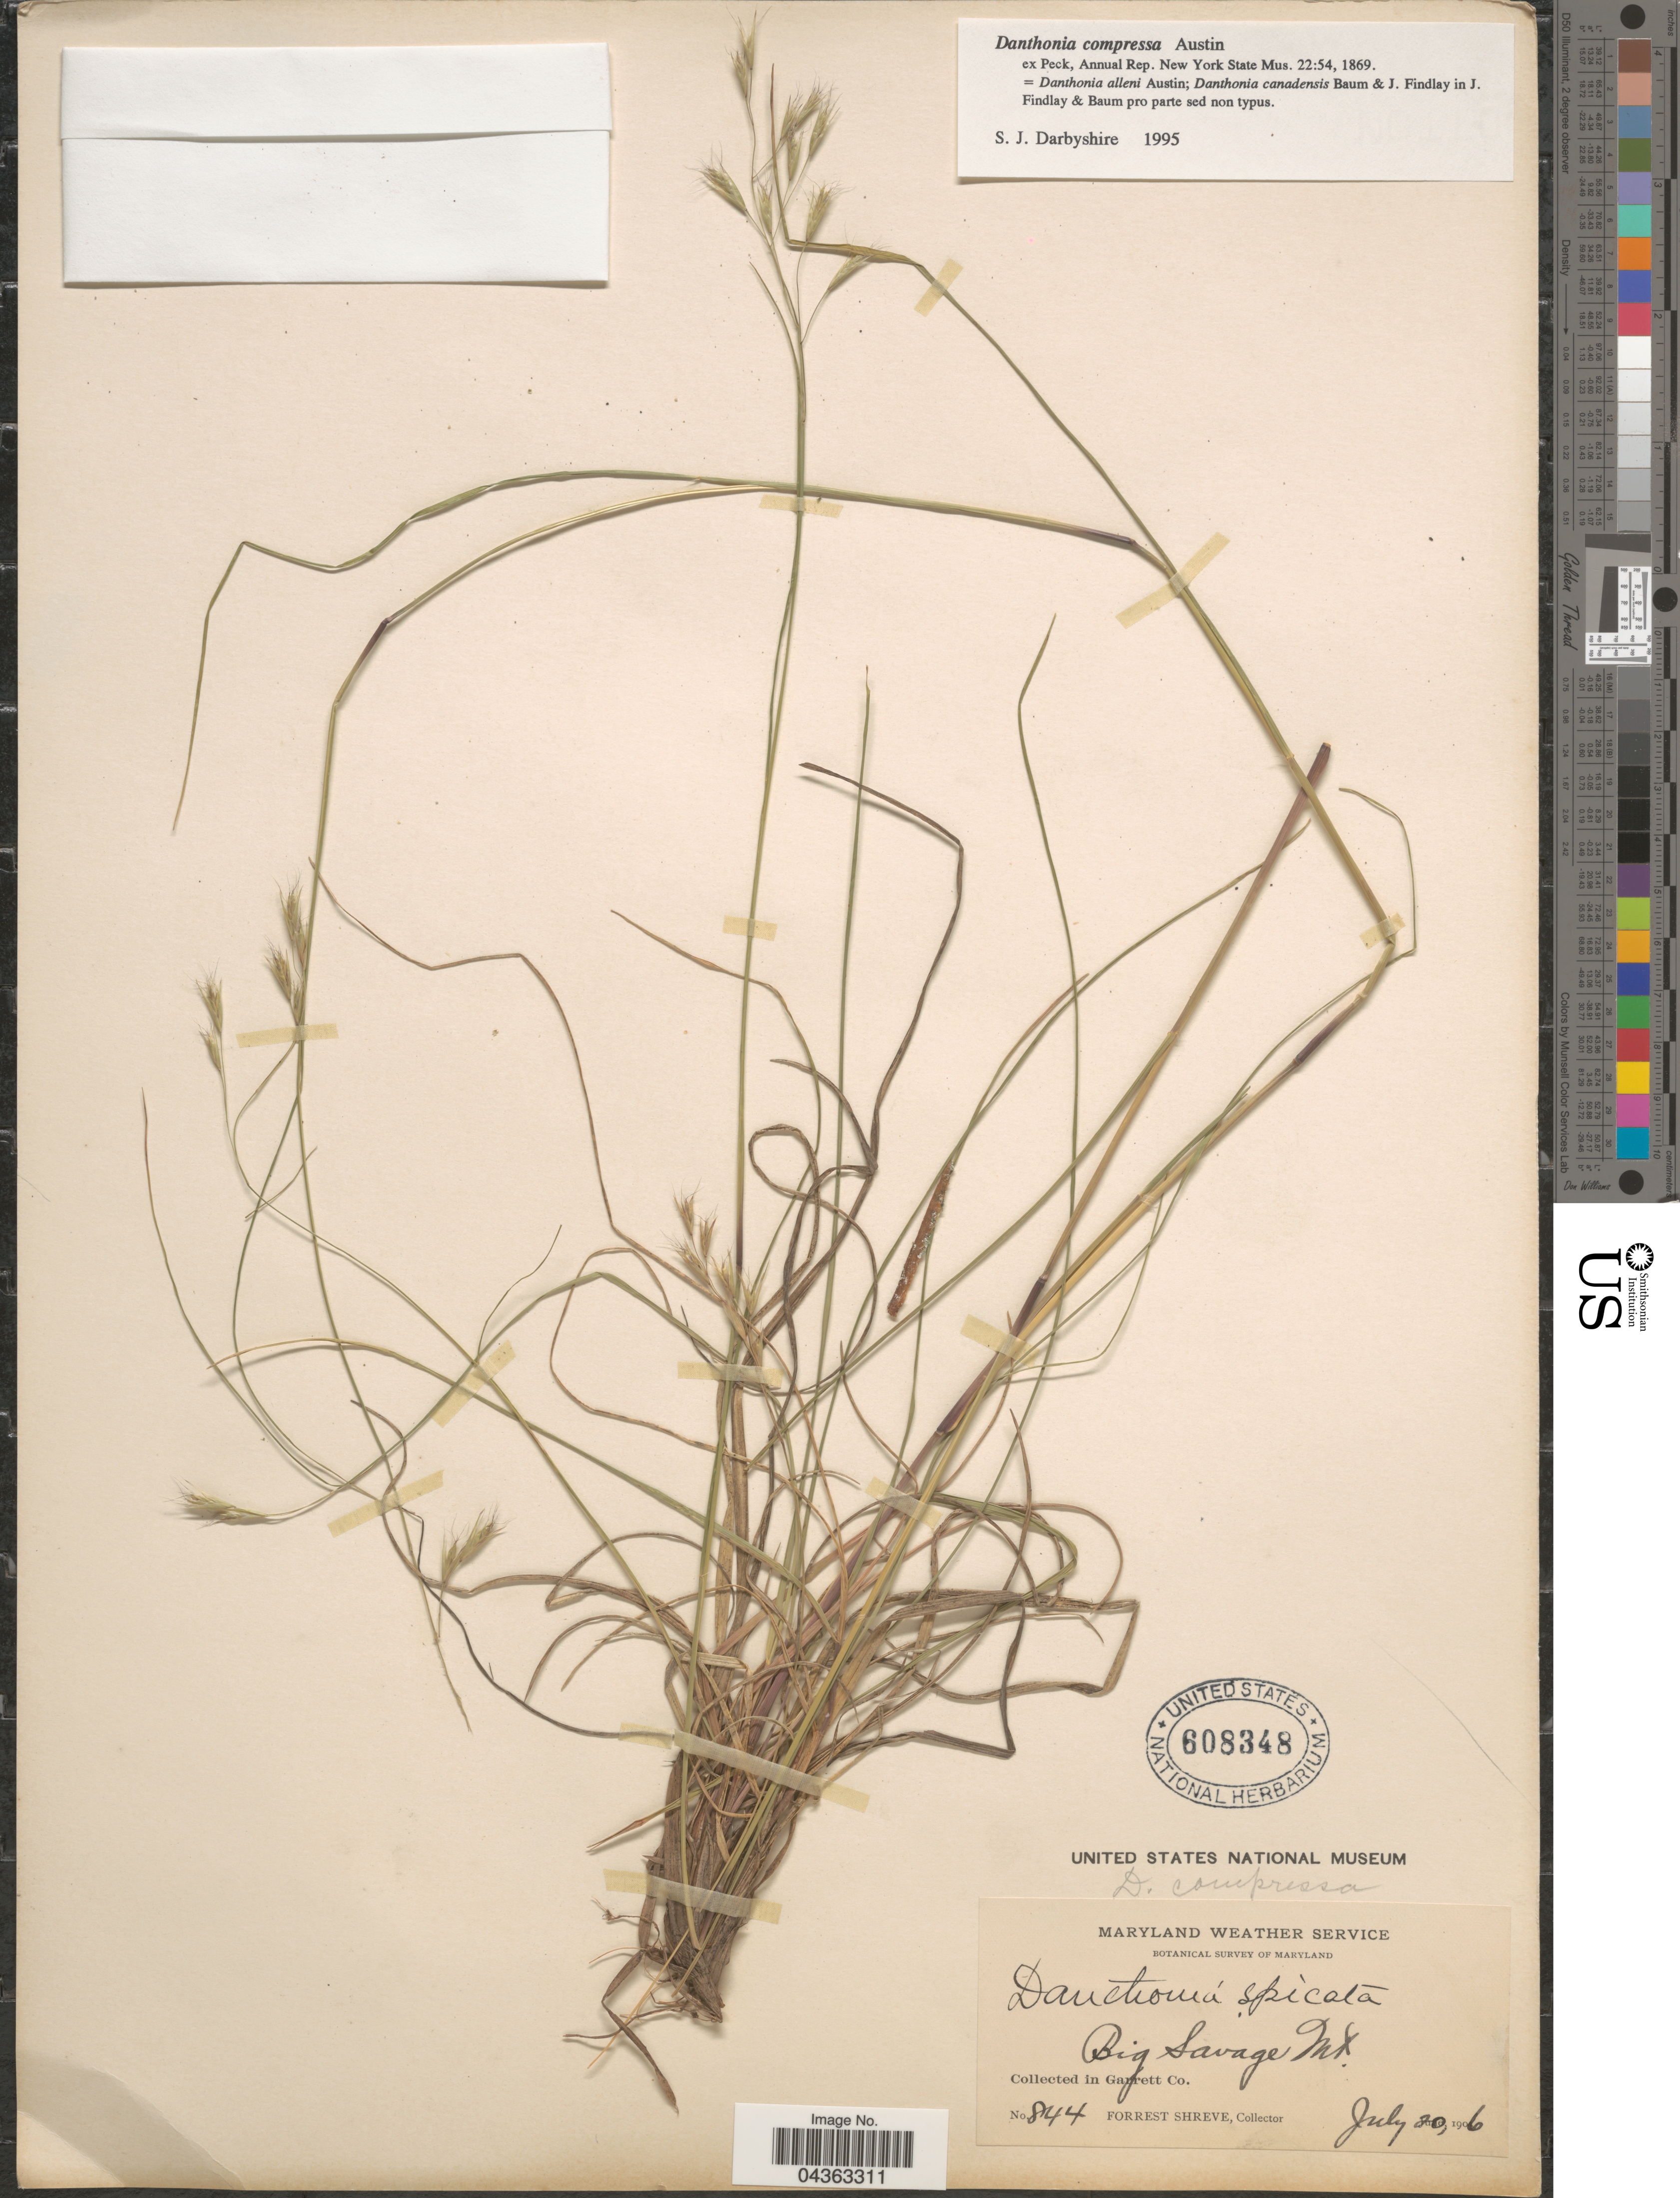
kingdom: Plantae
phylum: Tracheophyta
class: Liliopsida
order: Poales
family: Poaceae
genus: Danthonia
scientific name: Danthonia compressa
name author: Austin in F. Peck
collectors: F. Shreve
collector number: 844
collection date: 1906-07-20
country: United States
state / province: Maryland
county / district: Garrett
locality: Botanical Survey of Maryland. Big Savage Mt. In Garrett Co.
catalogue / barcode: US 608348